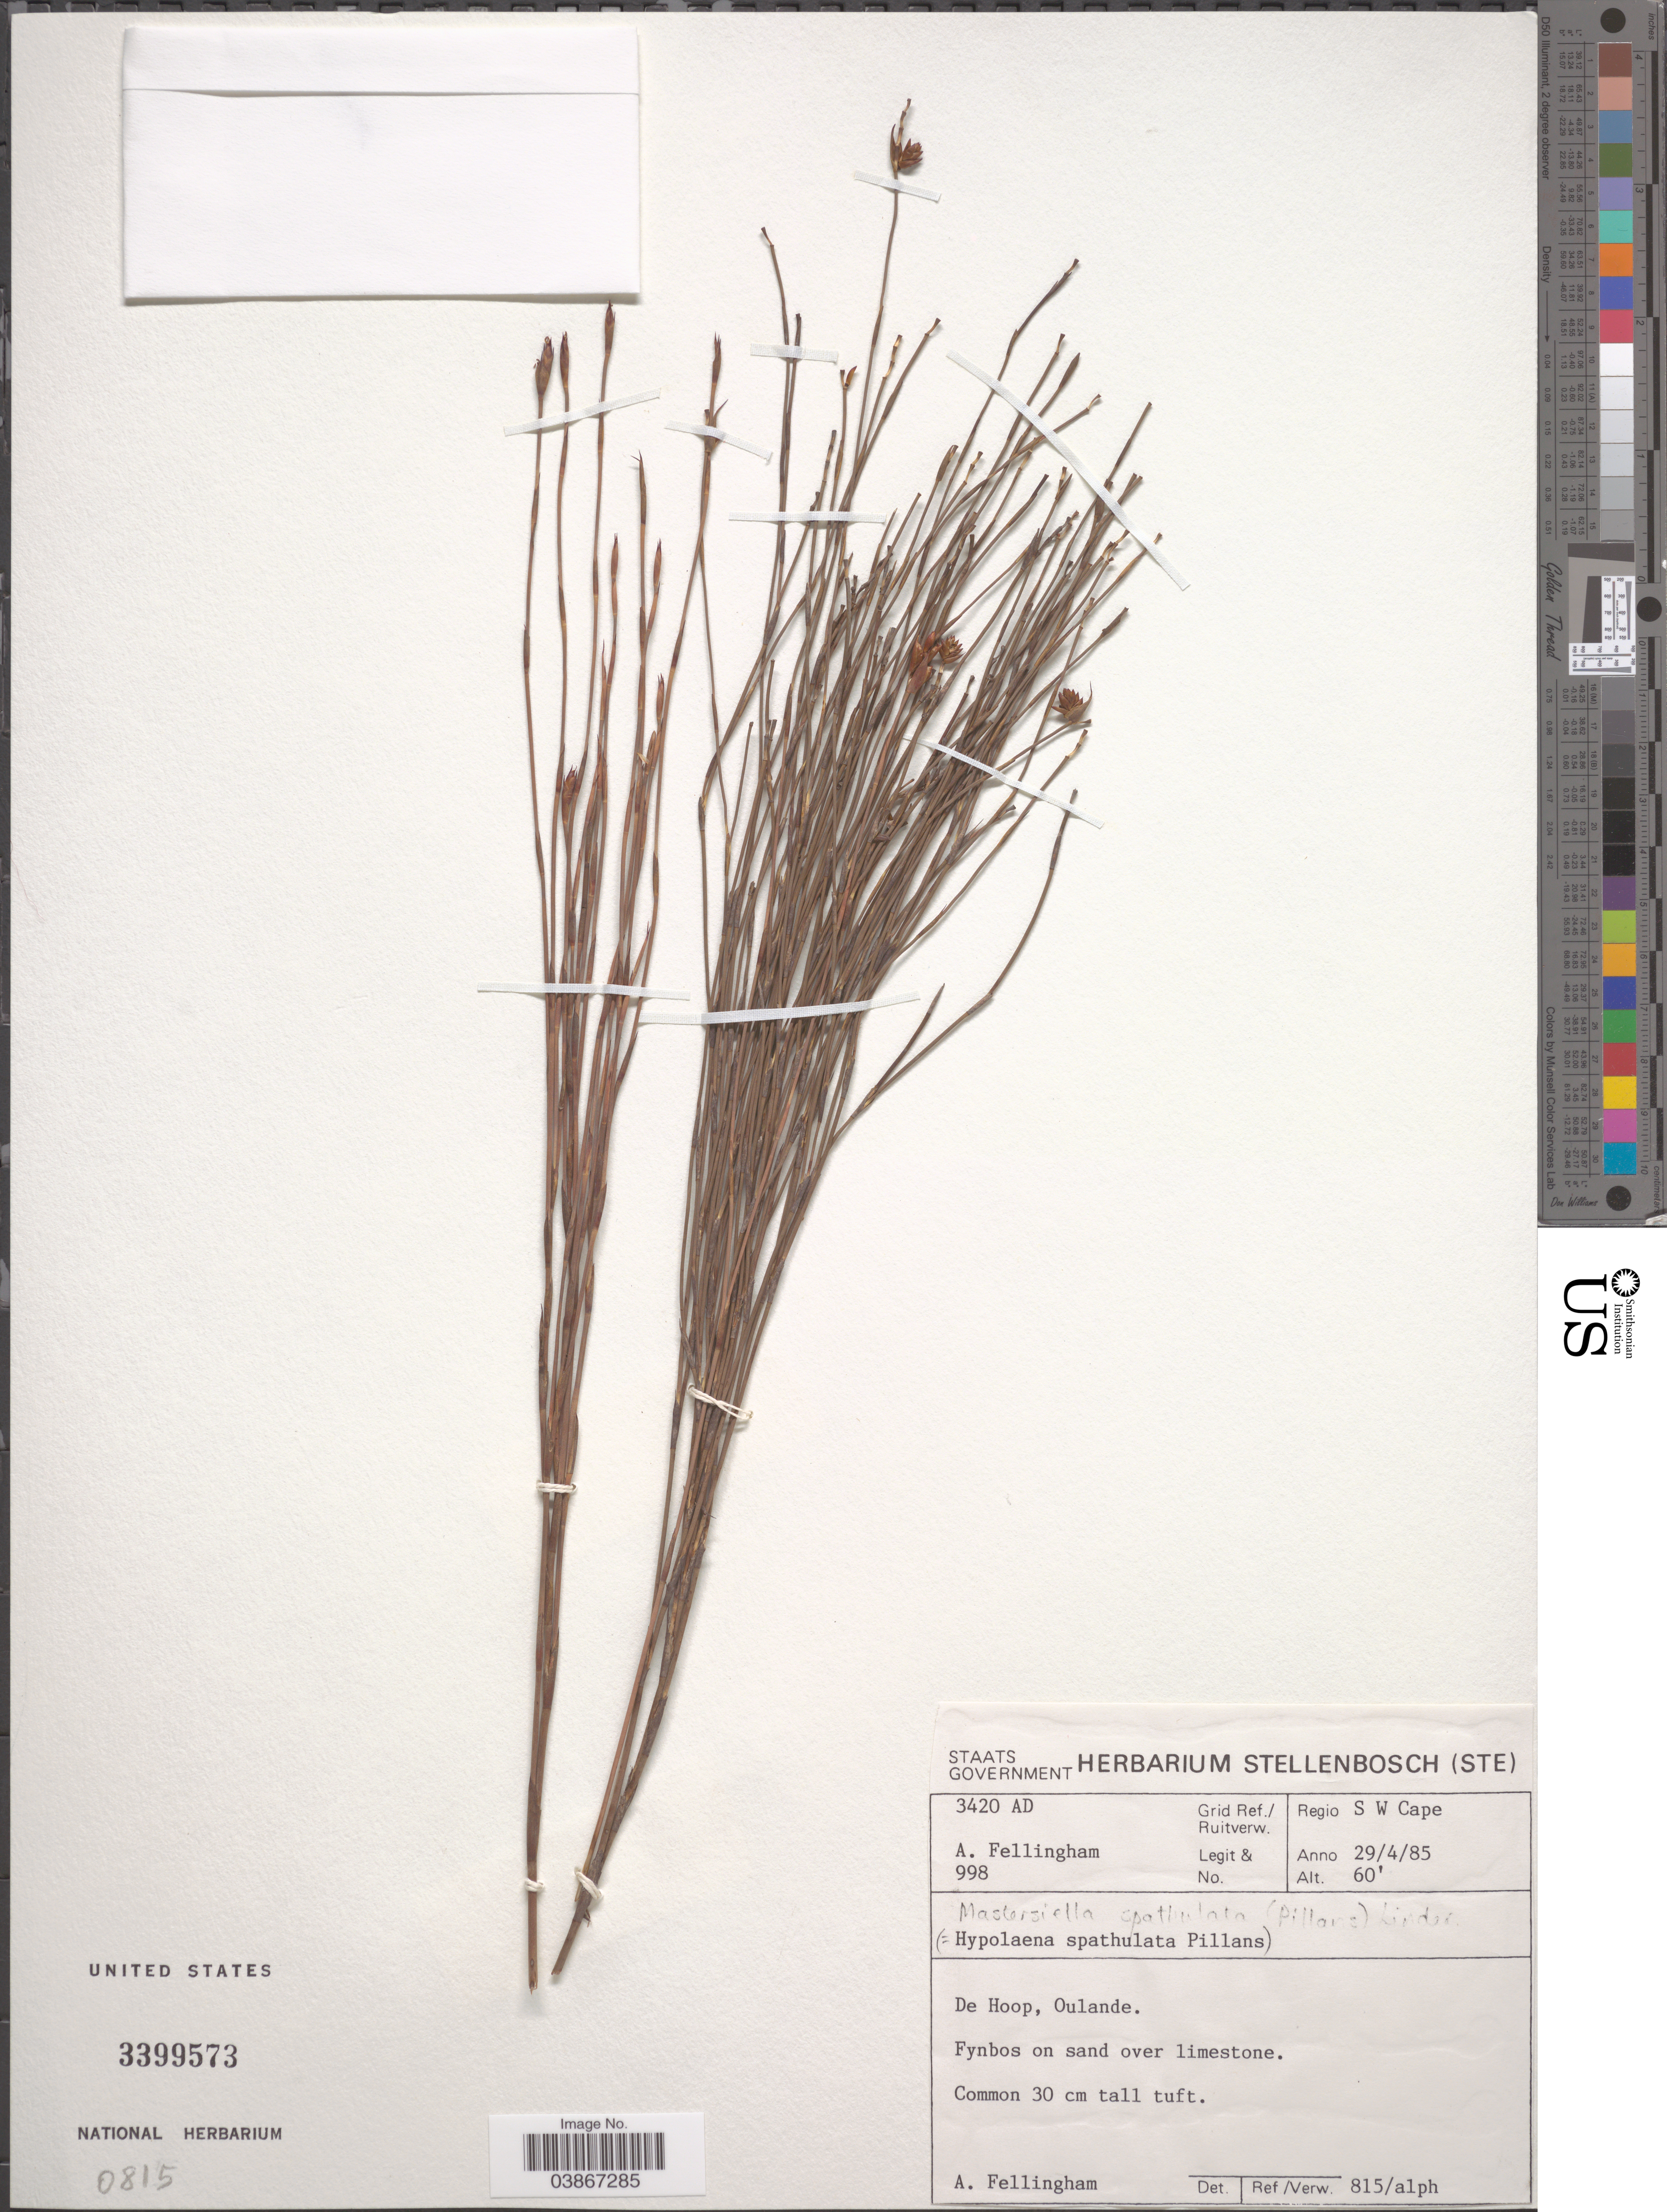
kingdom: Plantae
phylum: Tracheophyta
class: Liliopsida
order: Poales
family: Restionaceae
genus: Mastersiella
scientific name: Mastersiella spathulata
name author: (Pillans) H.P. Linder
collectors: A. Fellingham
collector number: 998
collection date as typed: Transcribed d/m/y: 29/4/85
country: South Africa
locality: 3420 AD Grid Ref./Ruitverw. Regio S W Cape. De Hoop, Oulande.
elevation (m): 18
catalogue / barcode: US 3399573